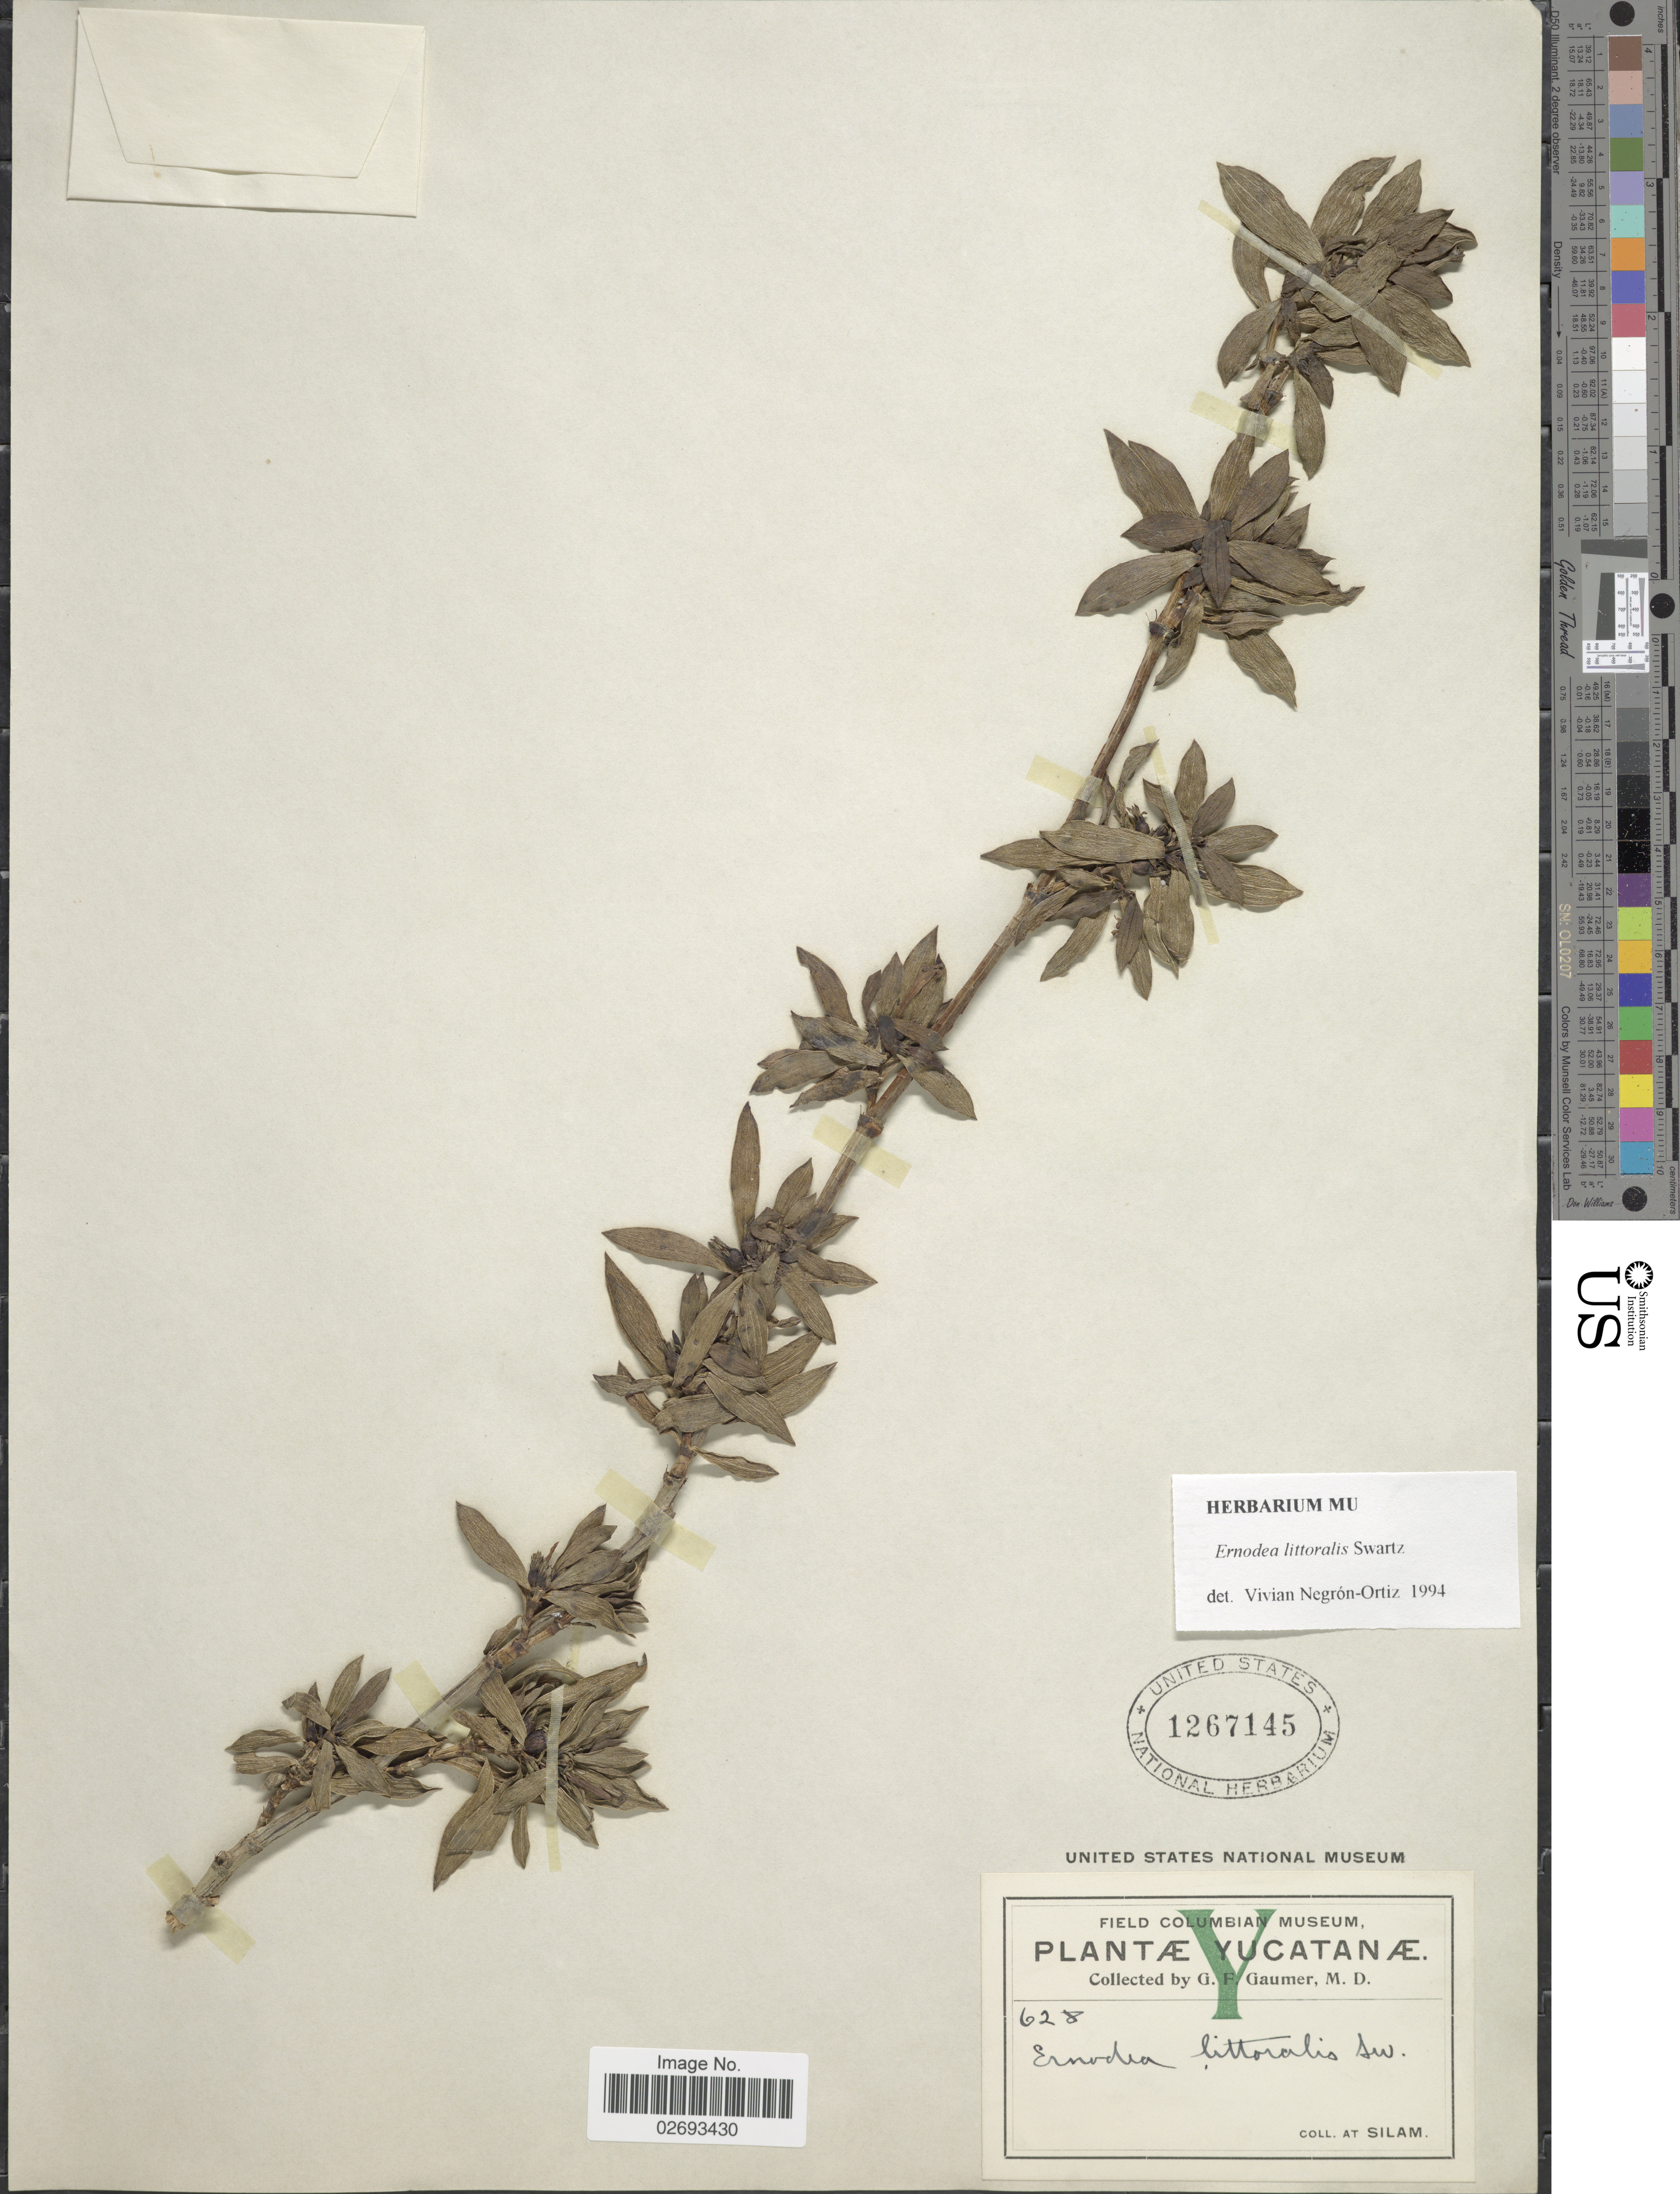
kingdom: Plantae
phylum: Tracheophyta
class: Magnoliopsida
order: Gentianales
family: Rubiaceae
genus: Ernodea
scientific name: Ernodea littoralis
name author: Sw.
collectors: G. F. Gaumer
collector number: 628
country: Mexico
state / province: Yucatán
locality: At Silam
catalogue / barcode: US 1267145